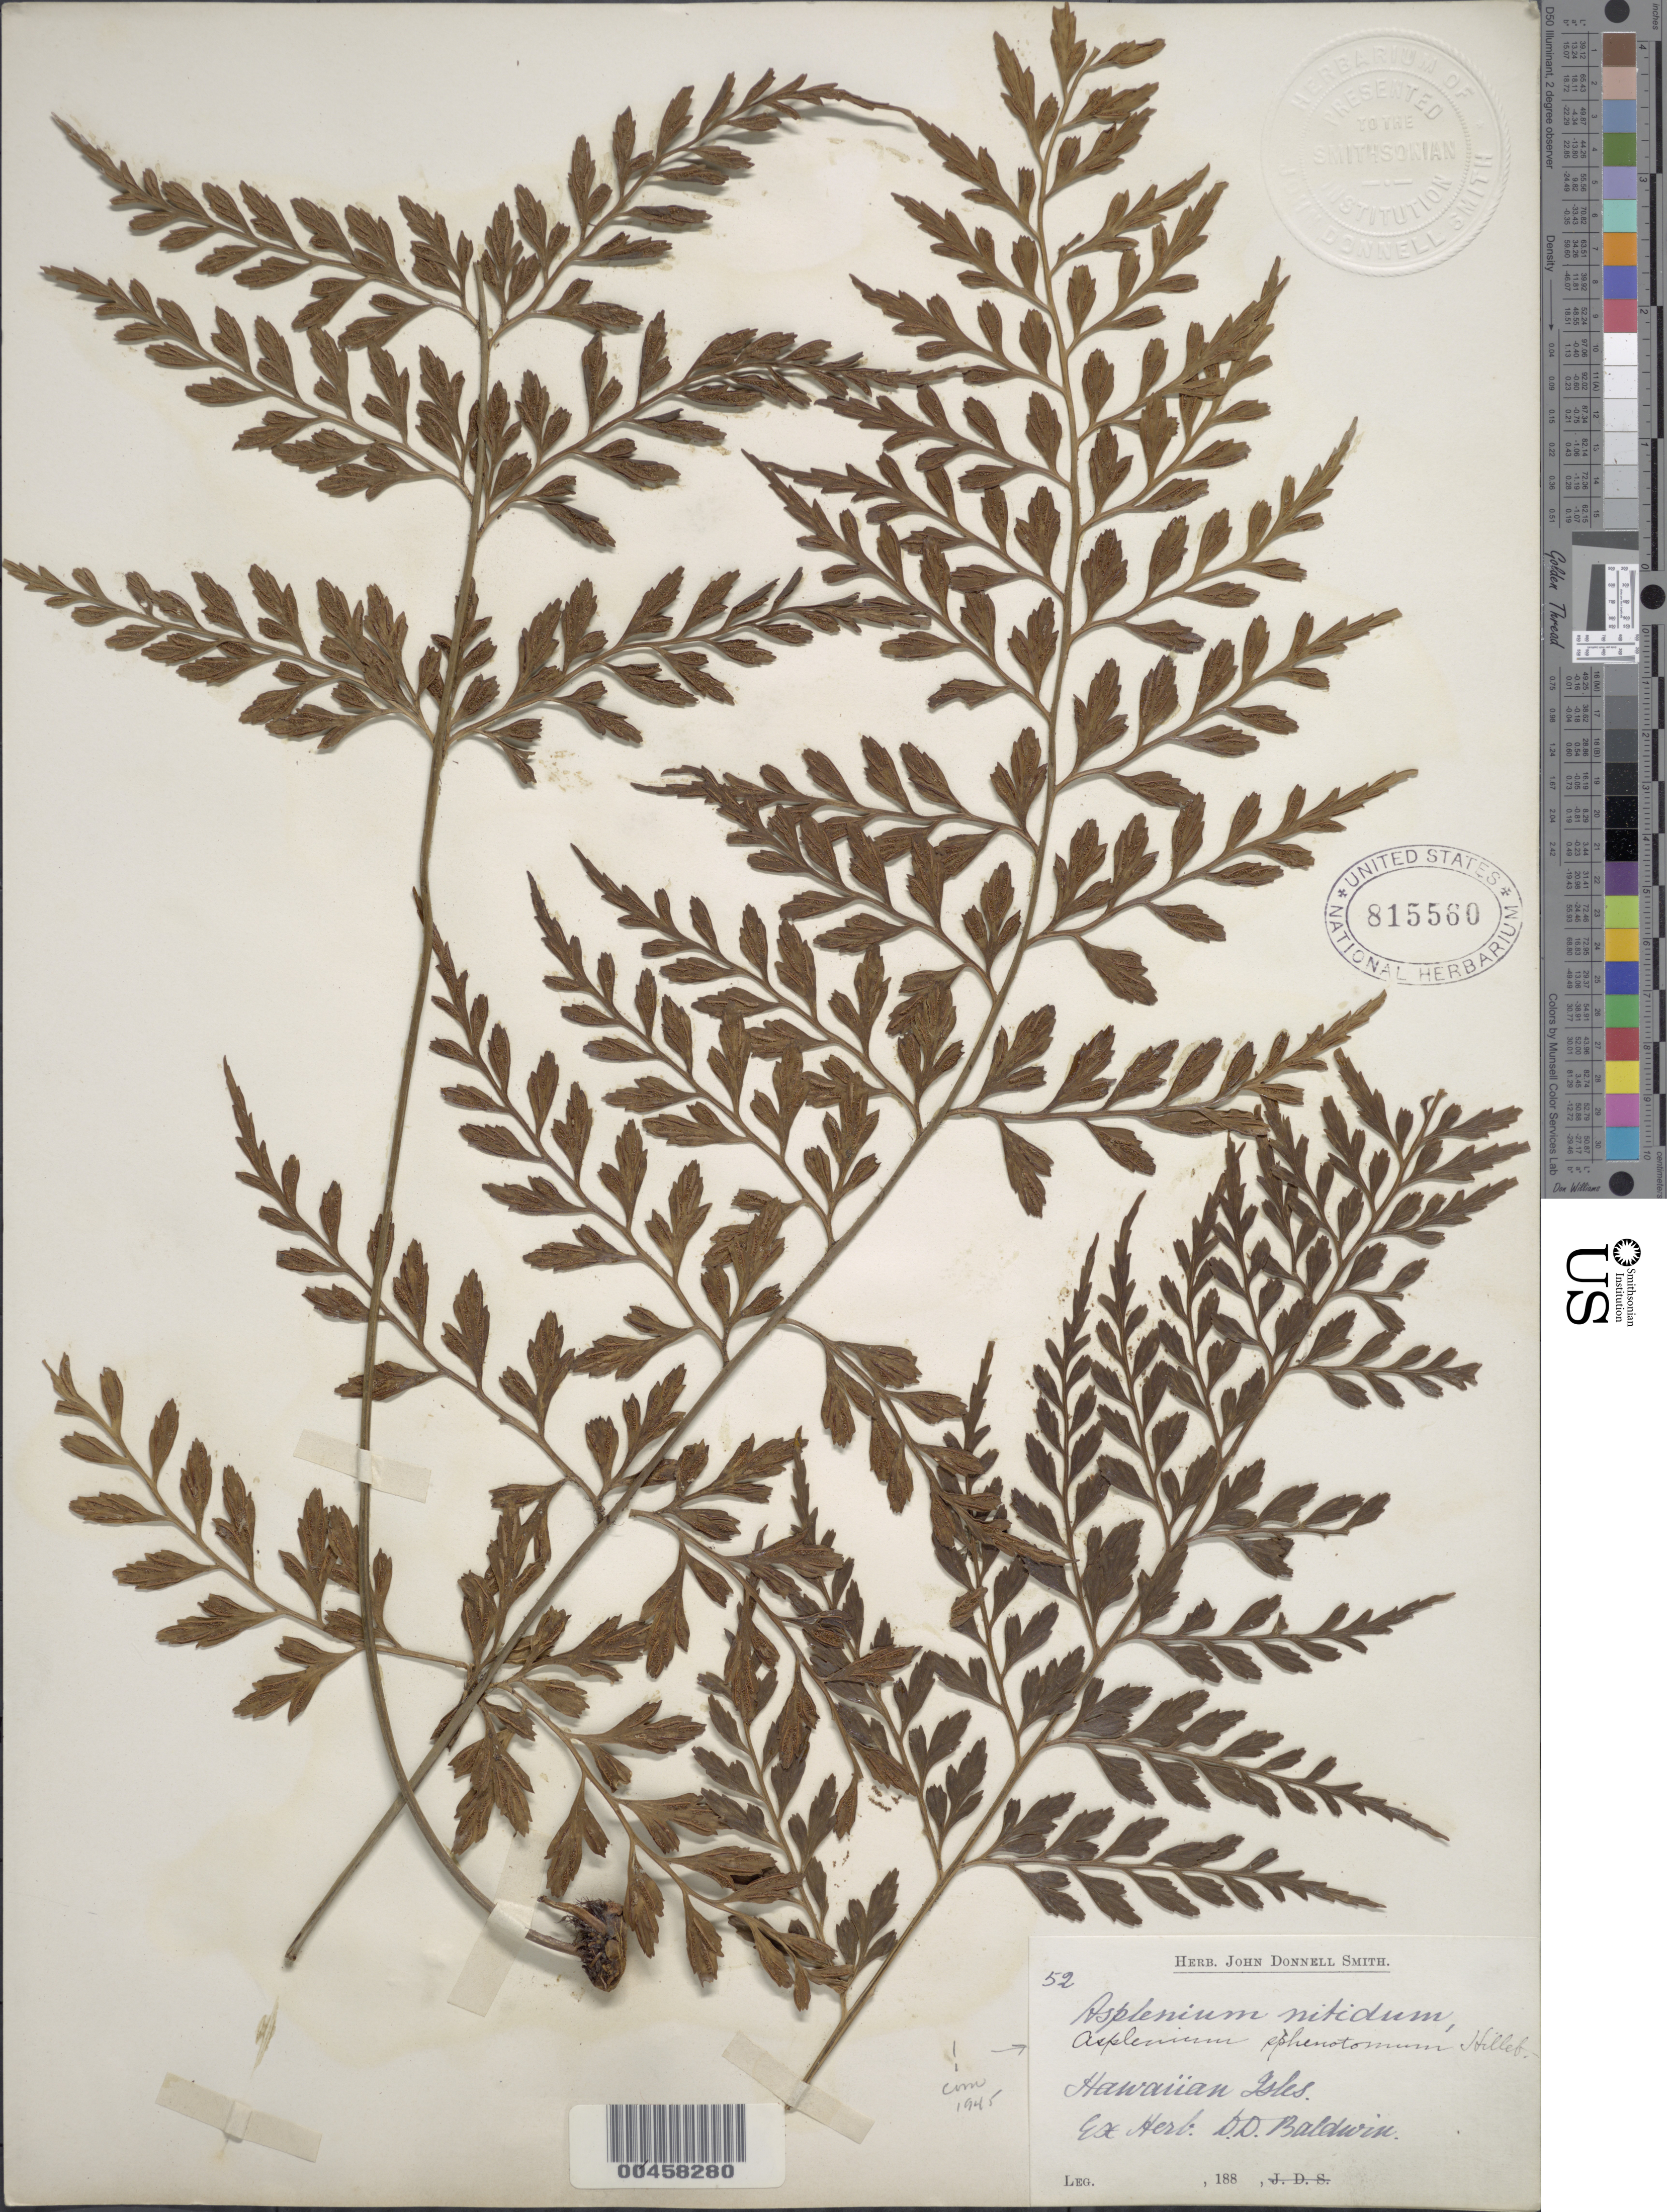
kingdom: Plantae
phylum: Tracheophyta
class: Polypodiopsida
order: Polypodiales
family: Aspleniaceae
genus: Asplenium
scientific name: Asplenium sphenotomum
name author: Hillebr.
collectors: D. Baldwin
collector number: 52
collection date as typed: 188-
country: United States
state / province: Hawaii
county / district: Hawaii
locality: Hawaiian Isles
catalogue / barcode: US 815560